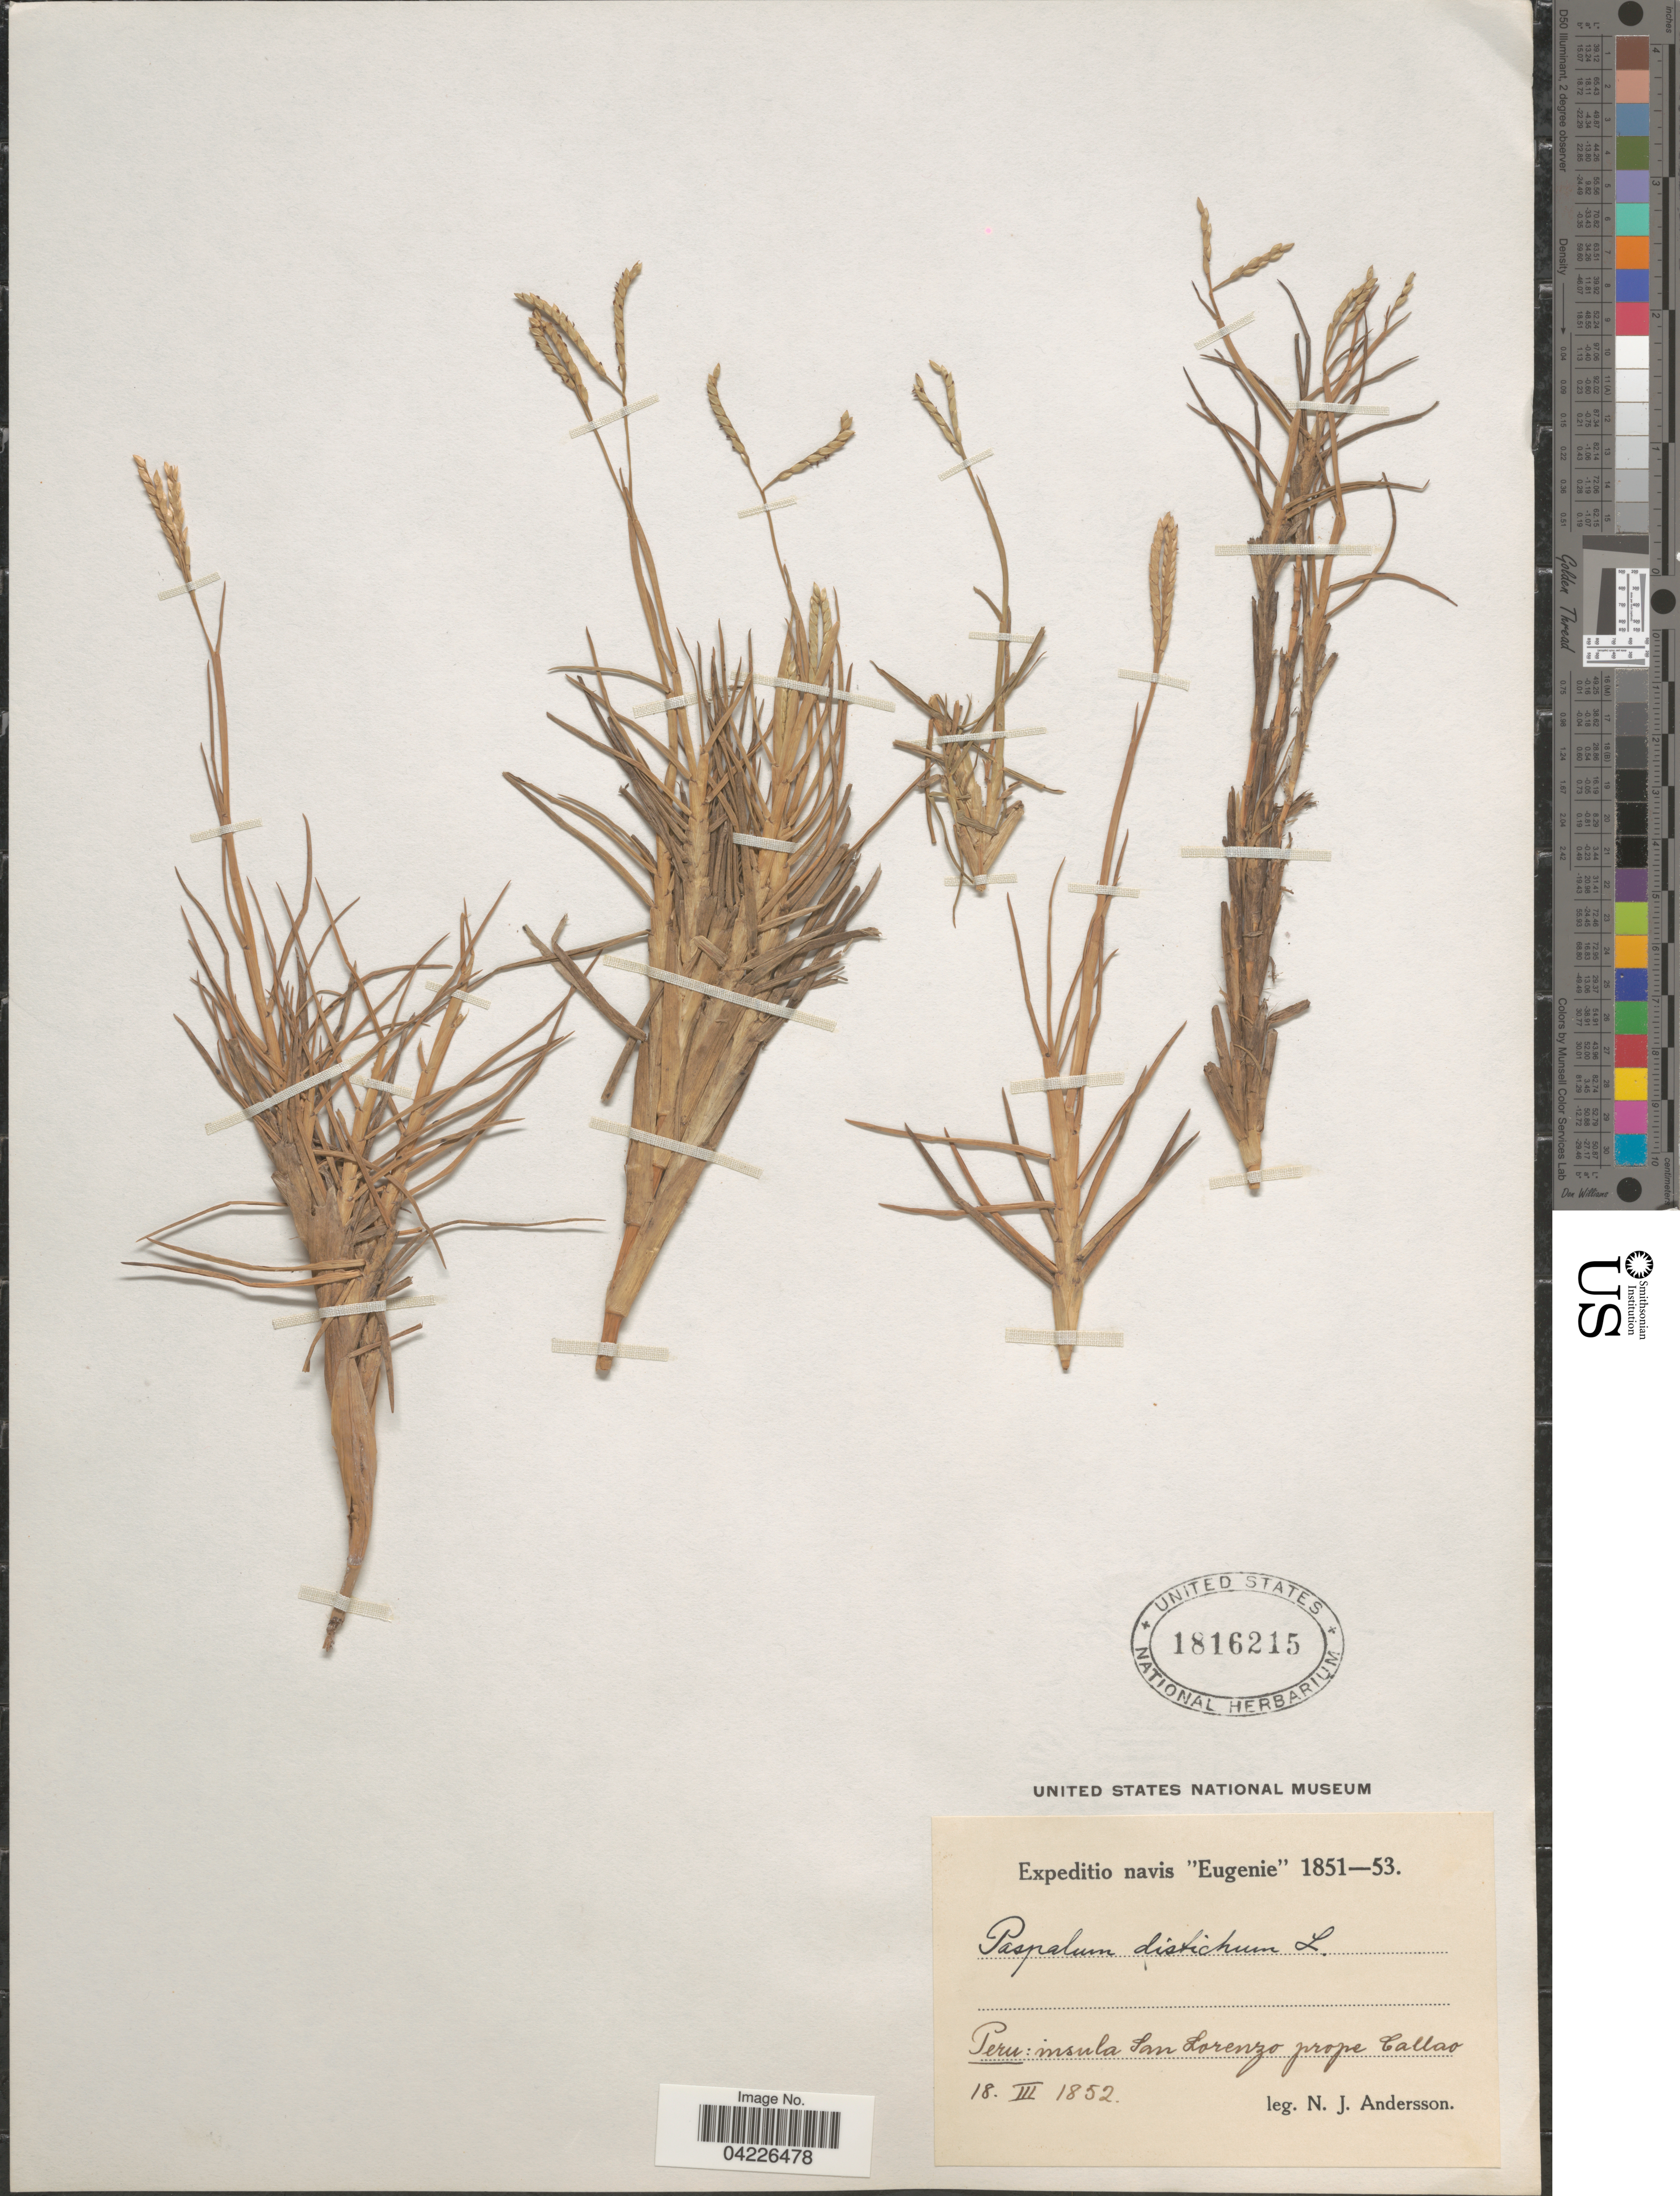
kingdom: Plantae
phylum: Tracheophyta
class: Liliopsida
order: Poales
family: Poaceae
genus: Paspalum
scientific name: Paspalum vaginatum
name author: Sw.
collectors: N. J. Andersson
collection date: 1852-03-18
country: Peru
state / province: Callao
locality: Expeditio navis "Eugenie" 1851-53. Insula San Lorenzo prope Callao.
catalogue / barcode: US 1816215